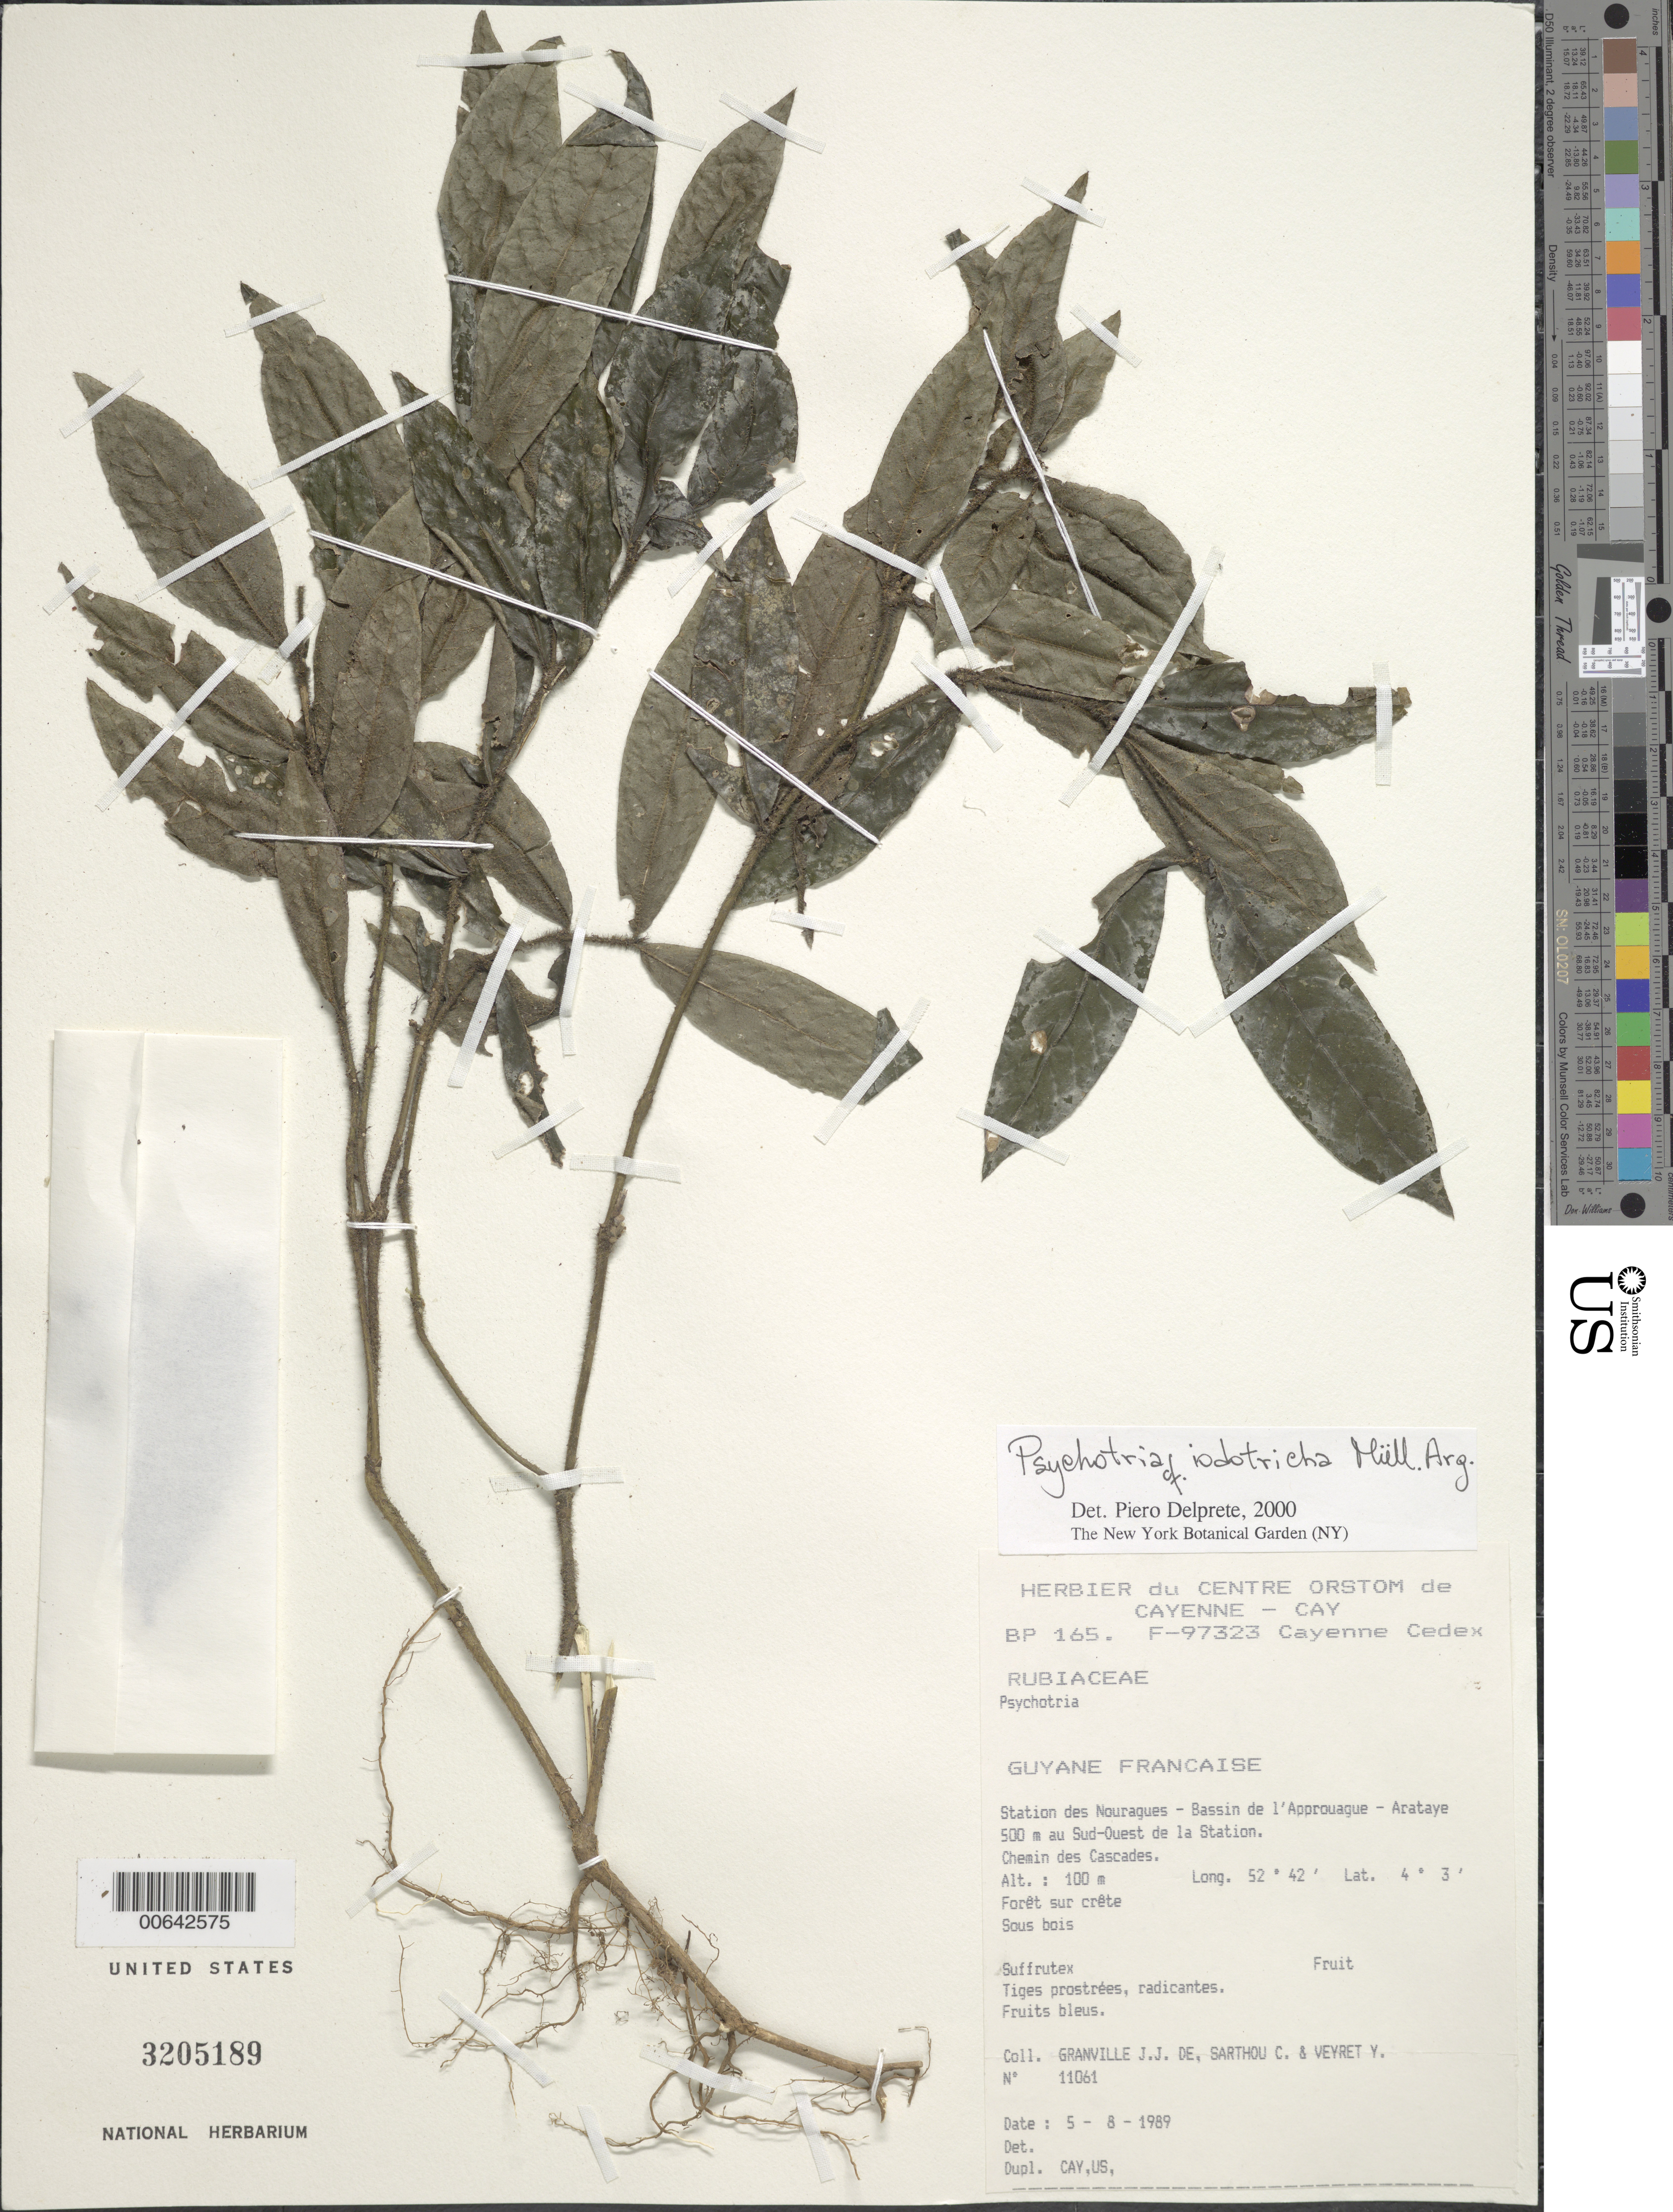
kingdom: Plantae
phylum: Tracheophyta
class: Magnoliopsida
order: Gentianales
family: Rubiaceae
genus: Palicourea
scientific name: Palicourea iodotricha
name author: (Müll. Arg.) Delprete & J.H. Kirkbr.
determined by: Kirkbride, J. H., Jr.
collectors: J.-J. de Granville, C. Sarthou & Y. Veyret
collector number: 11061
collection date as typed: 5-Aug-89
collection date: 1989-08-05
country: French Guiana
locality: Station des Nouragues, Bassin de l'Approuague, Arataye; 500m au Sud-Ouest de la Station, Chemin des Cascades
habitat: Foret sur crete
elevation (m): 100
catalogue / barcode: US 3205189